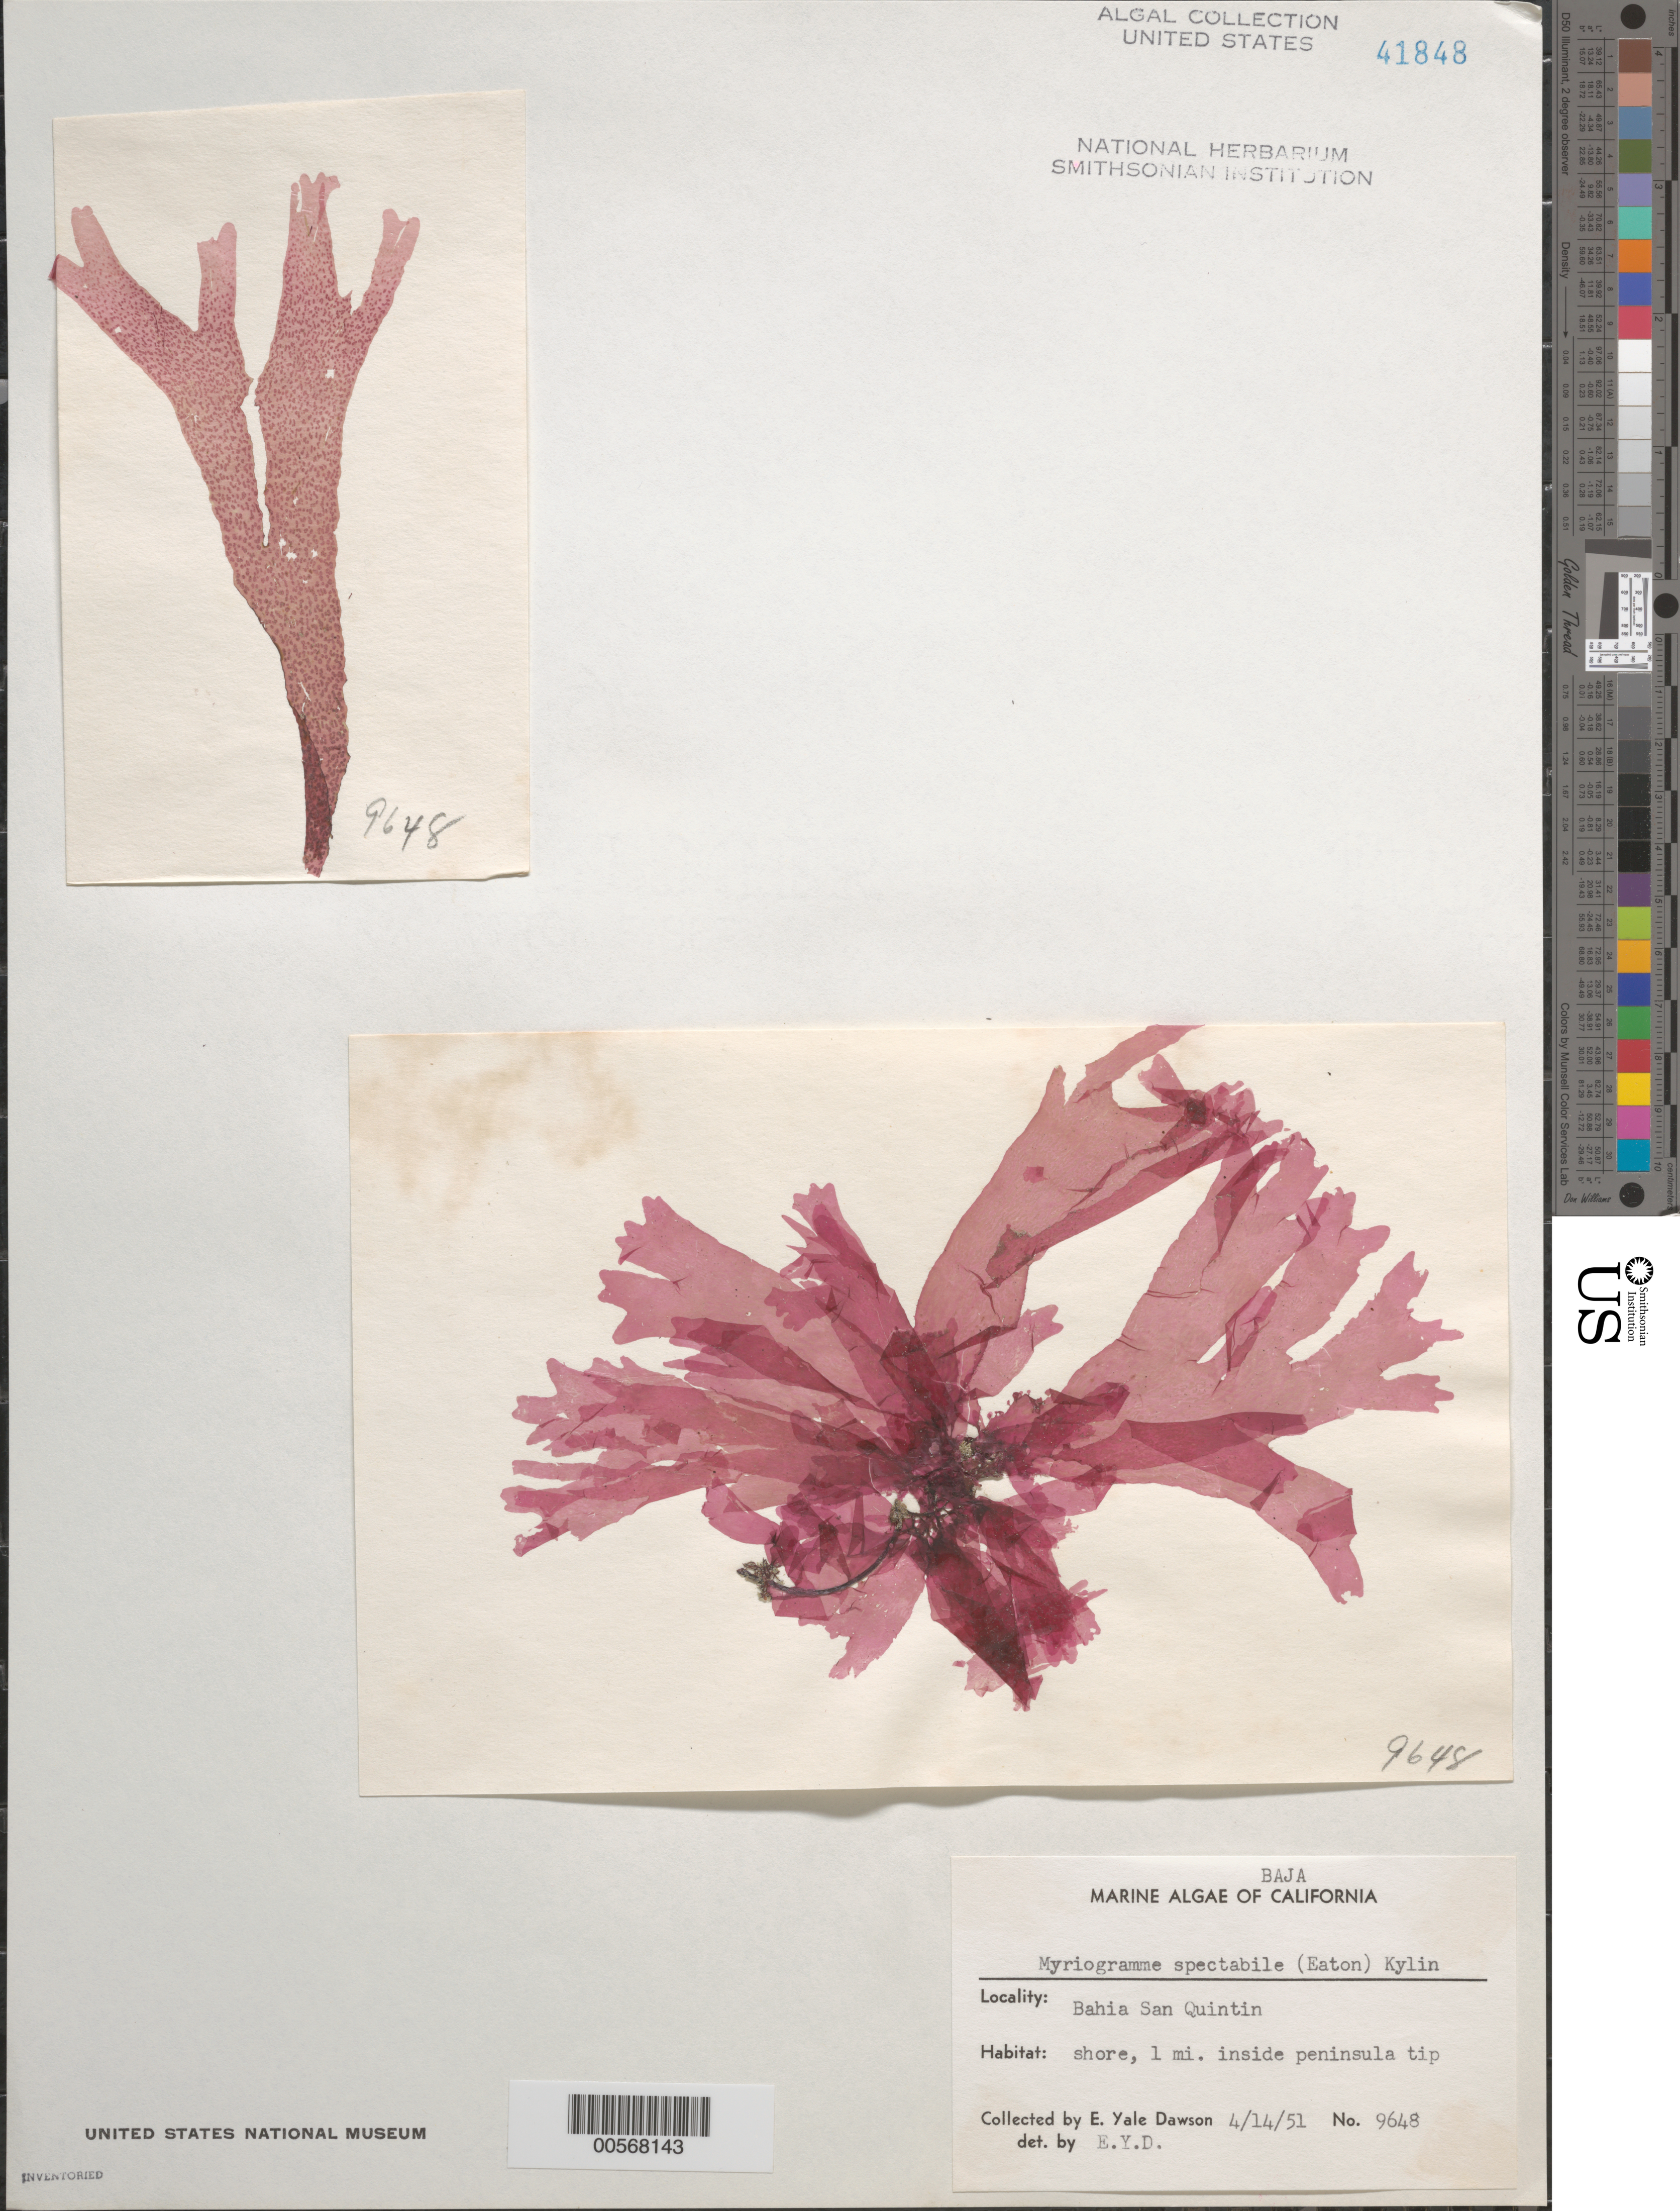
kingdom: Plantae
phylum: Rhodophyta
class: Florideophyceae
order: Ceramiales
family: Delesseriaceae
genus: Myriogramme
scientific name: Myriogramme spectabilis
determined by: Dawson, E. Y.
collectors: E. Y. Dawson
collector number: EYD 9648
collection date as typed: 14 Apr 1951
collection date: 1951-04-14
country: Mexico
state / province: Baja California Norte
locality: Bahia San Quintin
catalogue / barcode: US 41848